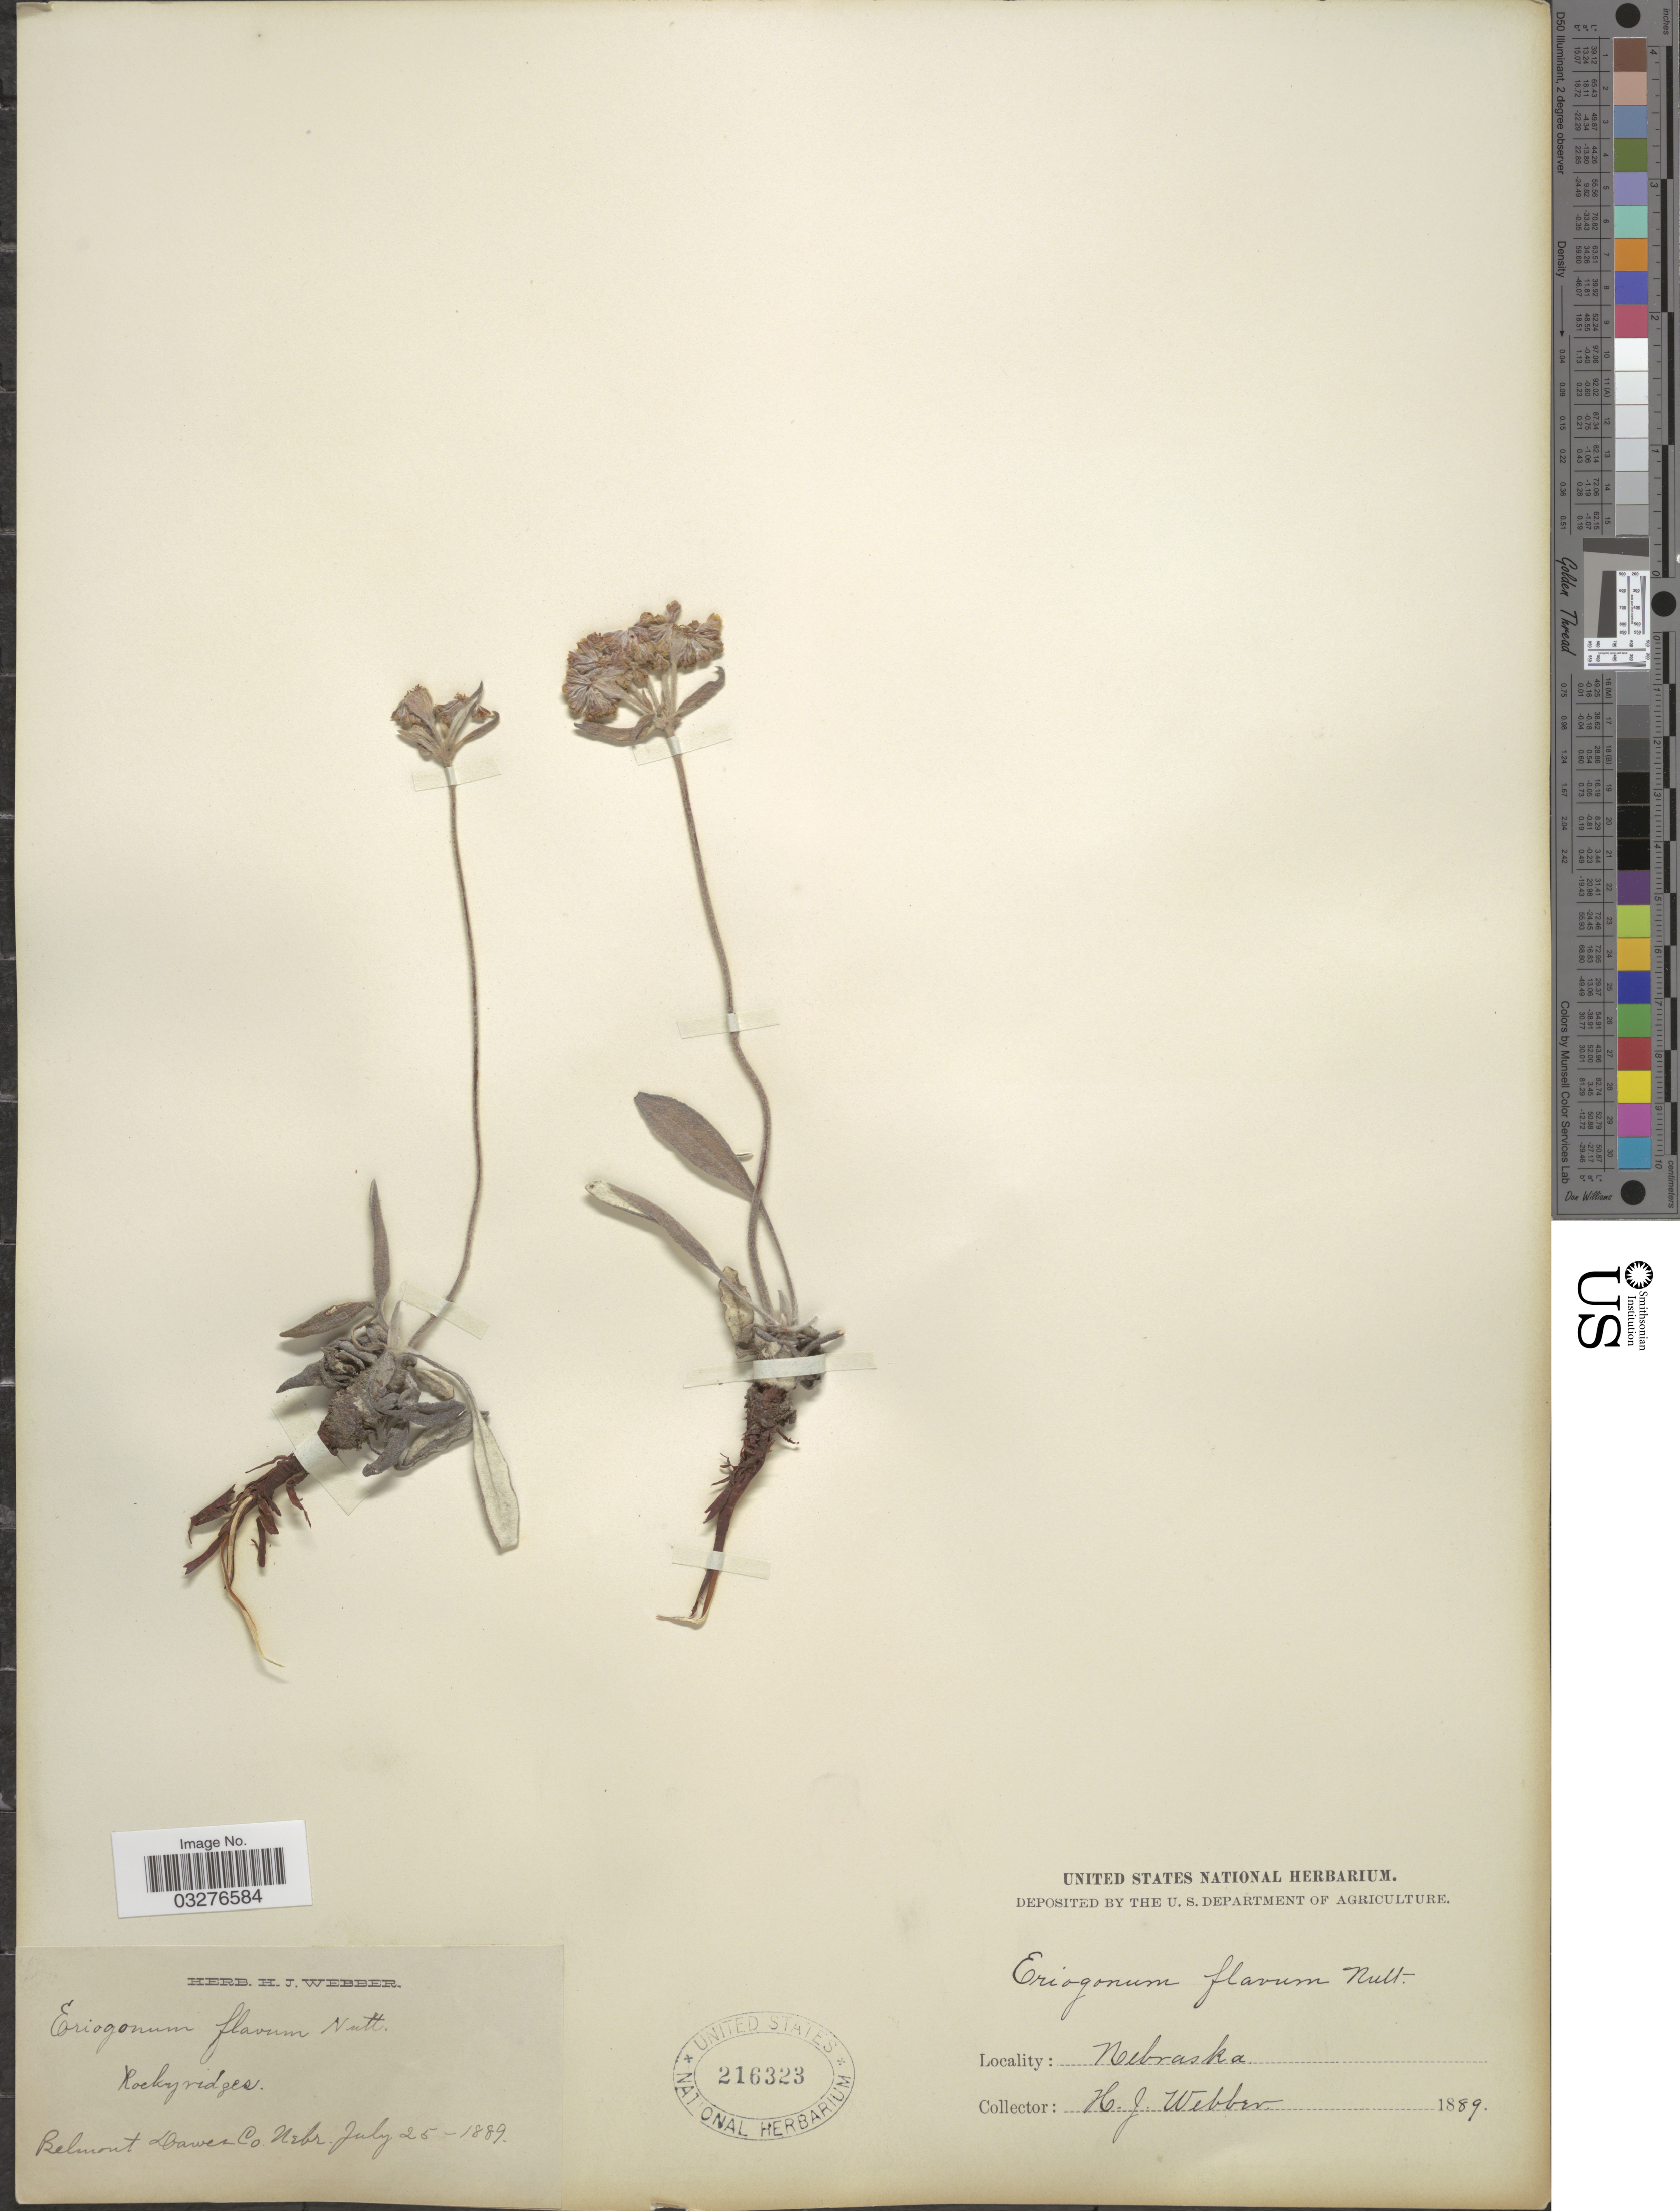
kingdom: Plantae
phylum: Tracheophyta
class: Magnoliopsida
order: Caryophyllales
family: Polygonaceae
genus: Eriogonum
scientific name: Eriogonum flavum var. flavum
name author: Nutt. ex Benth.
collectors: H. Webber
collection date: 1889-07-25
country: United States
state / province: Nebraska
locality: Belmont, Dawes Co.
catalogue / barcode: US 216323